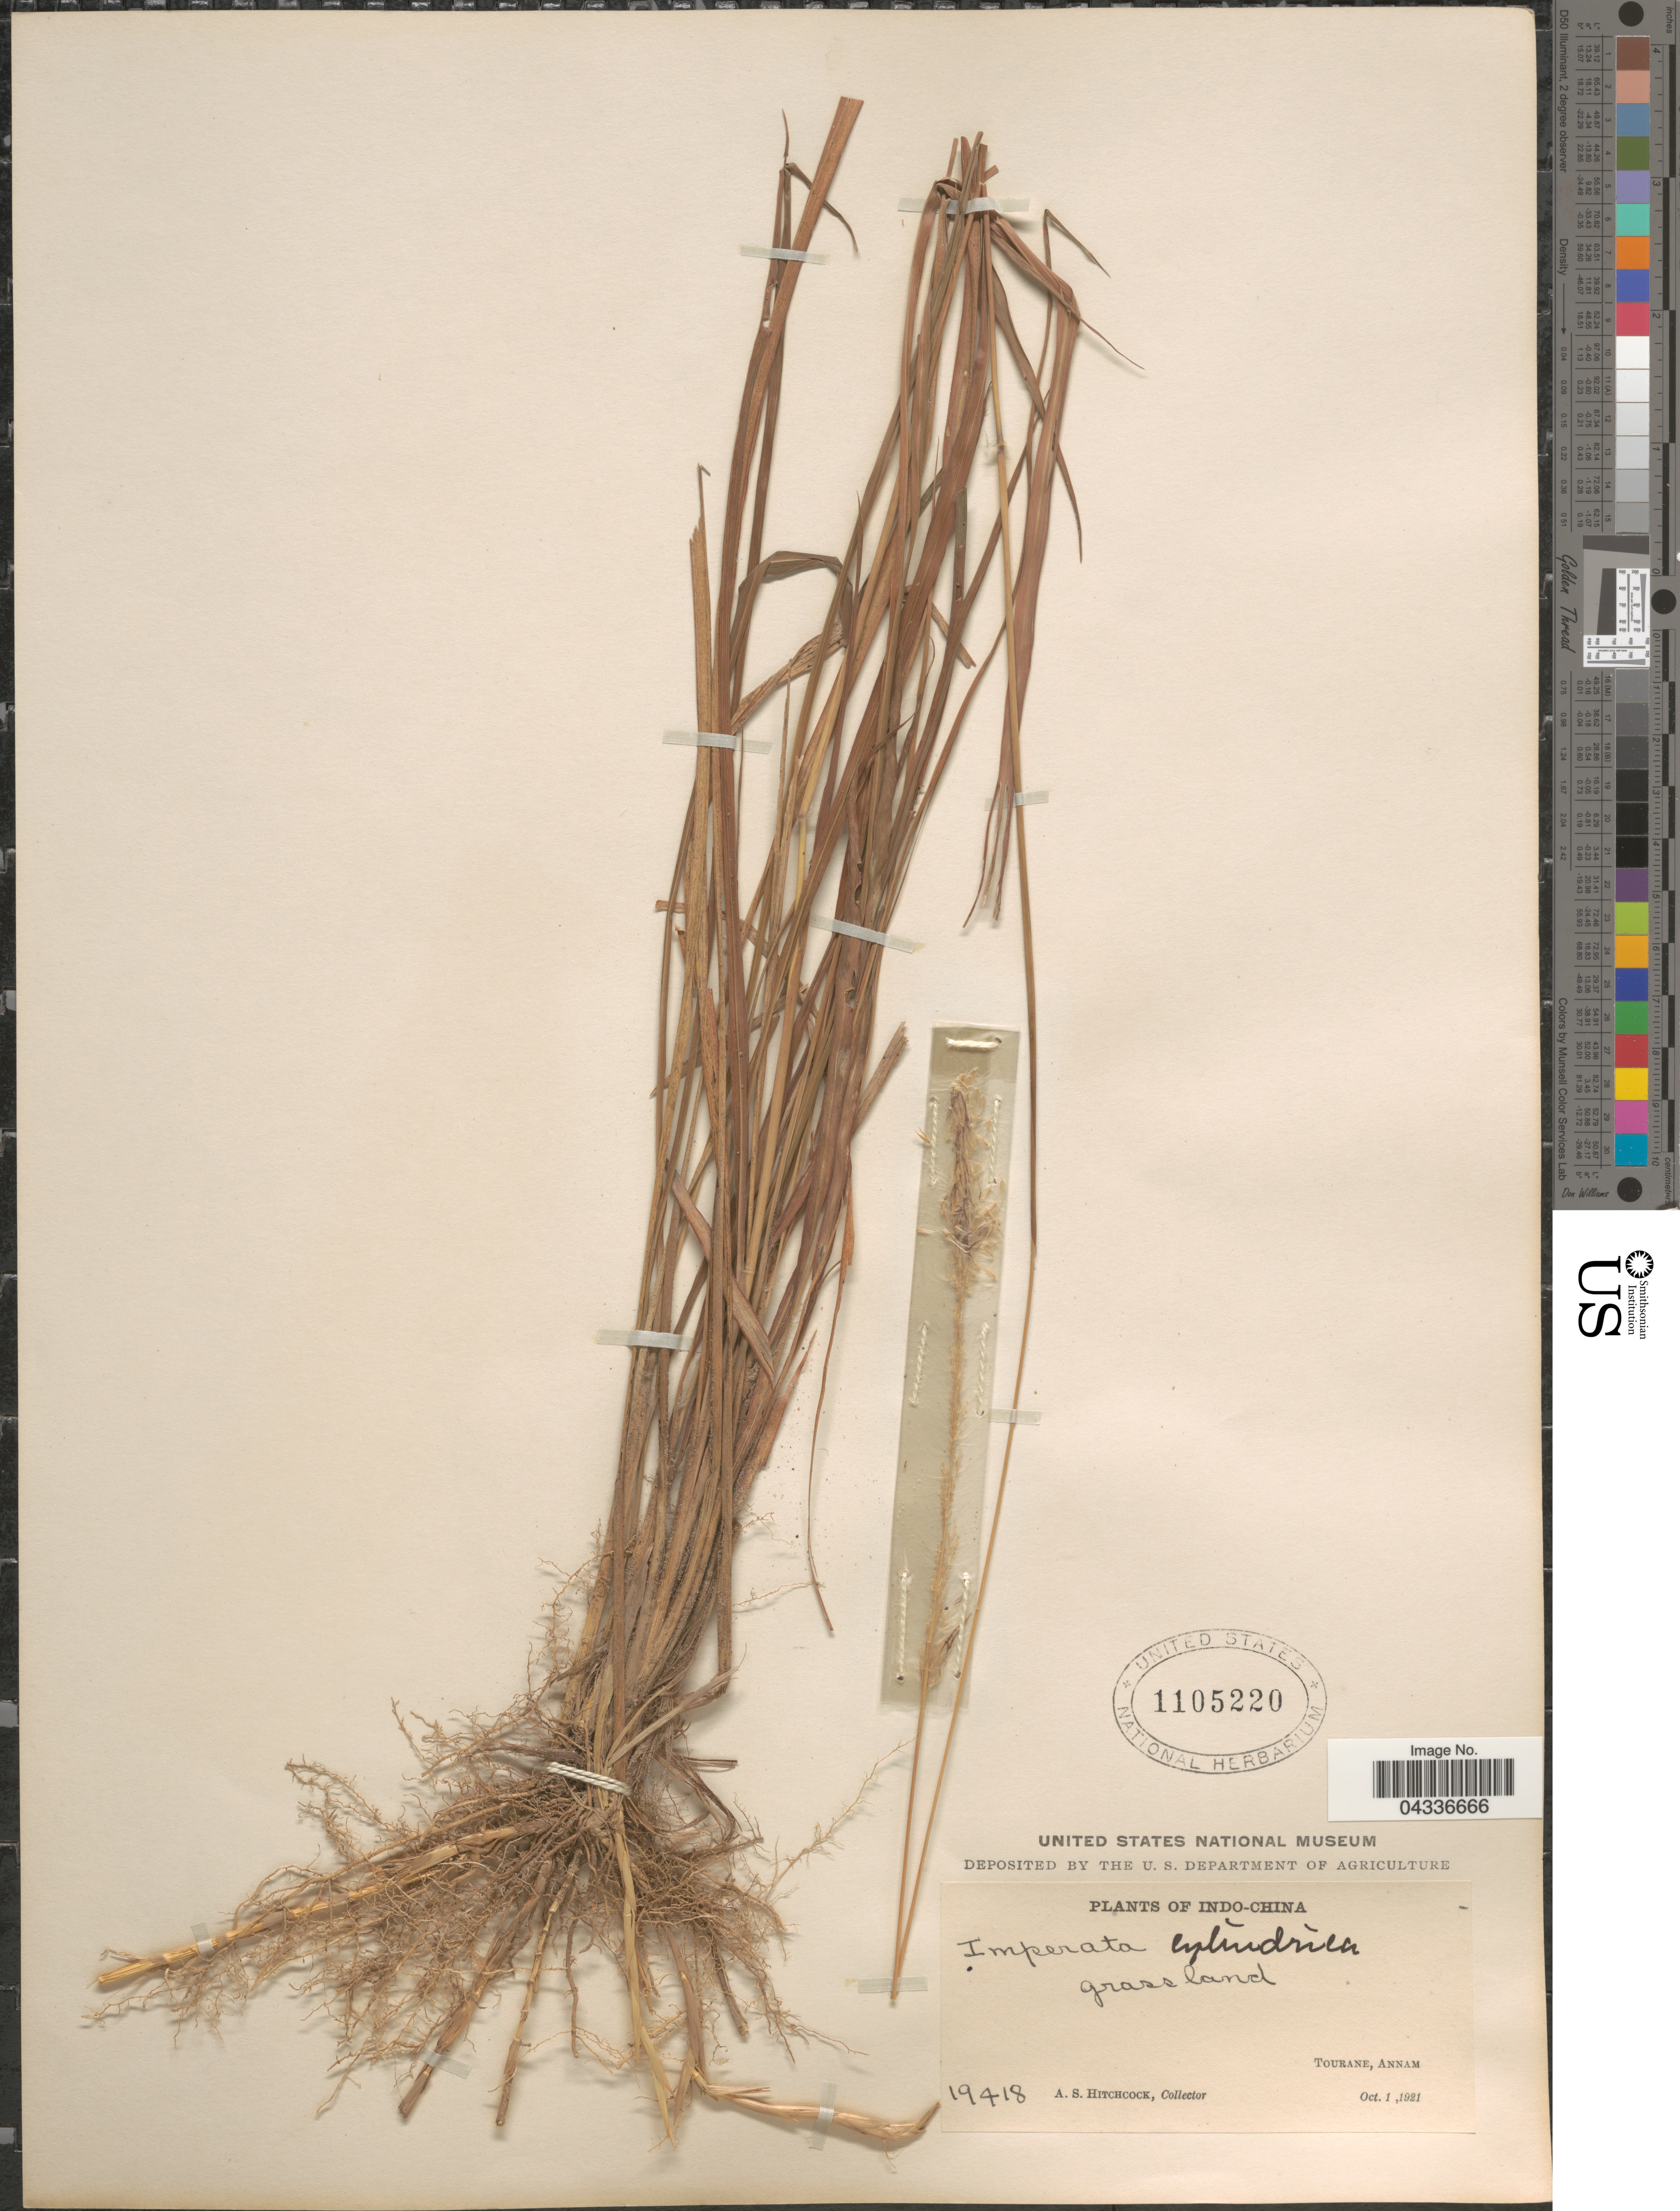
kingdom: Plantae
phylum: Tracheophyta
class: Liliopsida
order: Poales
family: Poaceae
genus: Imperata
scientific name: Imperata cylindrica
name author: (L.) P. Beauv.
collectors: A. S. Hitchcock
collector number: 19418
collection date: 1921-10-01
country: Vietnam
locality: Indo-China. Tourane, Annam.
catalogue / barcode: US 1105220